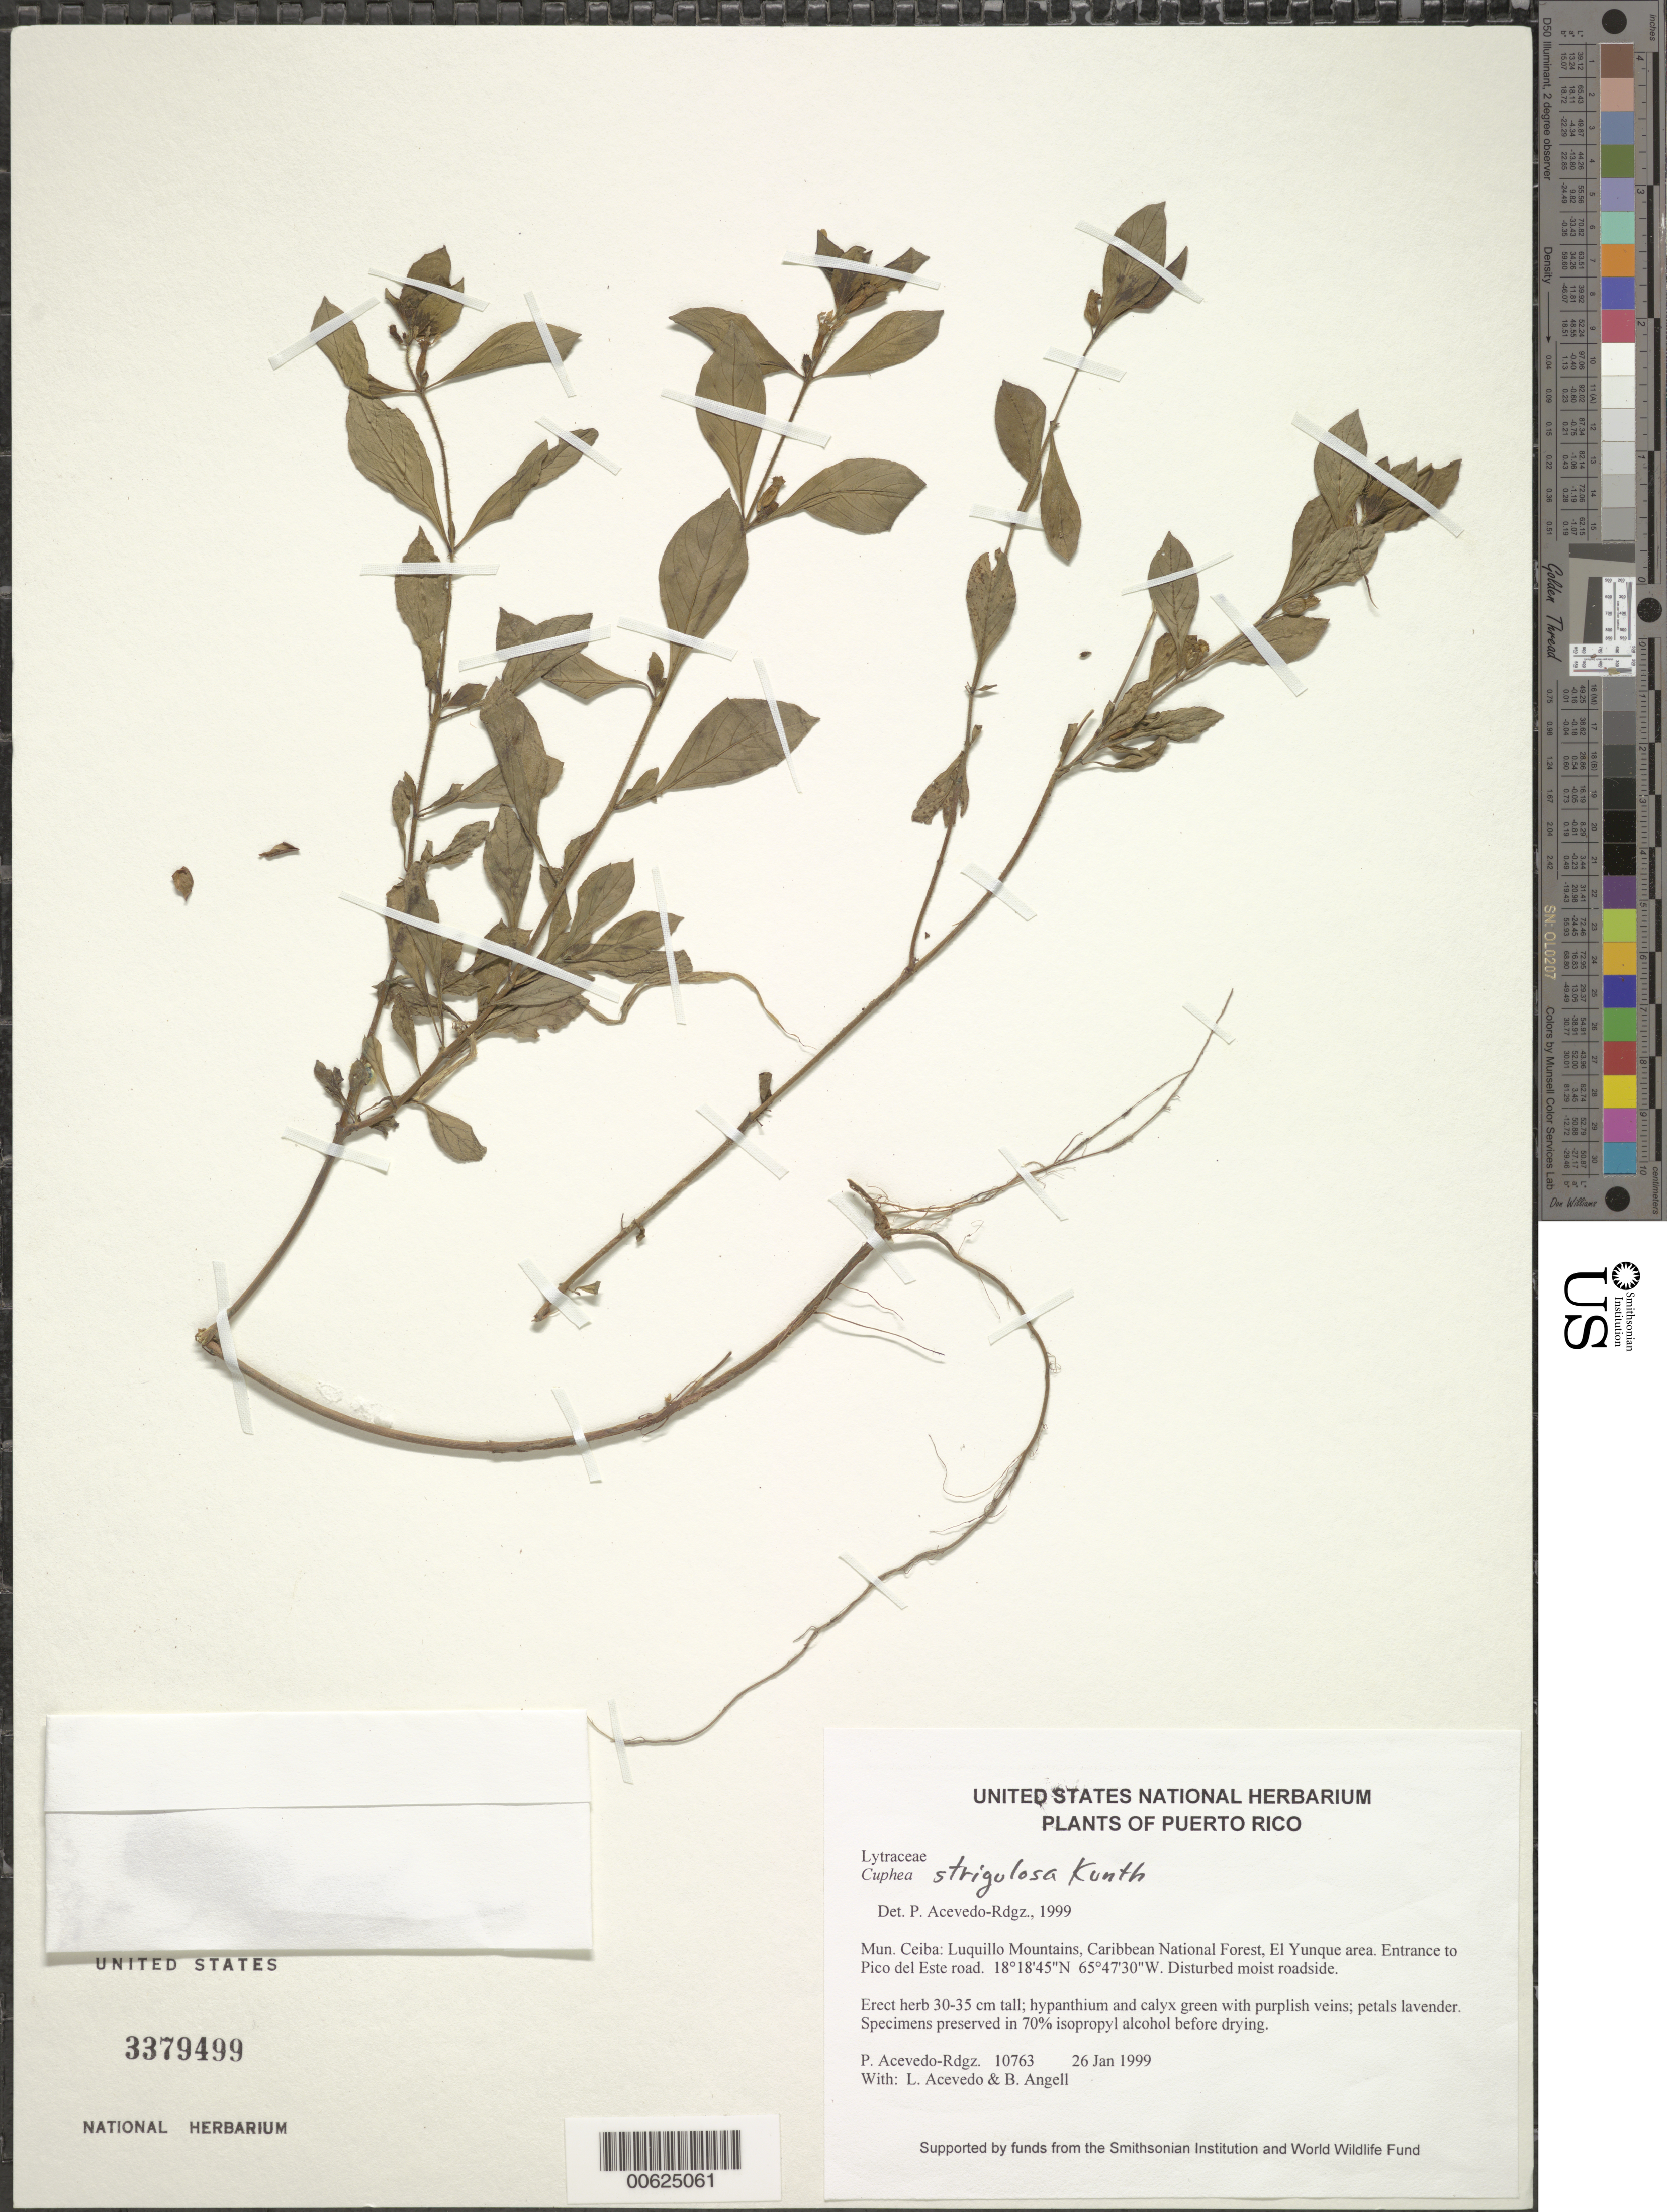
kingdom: Plantae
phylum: Tracheophyta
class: Magnoliopsida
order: Myrtales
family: Lythraceae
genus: Cuphea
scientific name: Cuphea strigulosa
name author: Kunth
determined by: Acevedo-Rodríguez, P., (BOT), Smithsonian Institution - National Museum of Natural History (UNITED STATES)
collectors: P. Acevedo-Rodr., L. Acevedo & Bobbi Angell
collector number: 10763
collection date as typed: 26 Jan 1999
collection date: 1999-01-26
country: Puerto Rico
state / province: Ceiba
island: Puerto Rico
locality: Ceiba; Luquillo Mountains, Caribbean National Forest, El Yunque area. Entrance to Pico del Este road.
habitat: Disturbed moist roadside.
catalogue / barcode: US 3379499